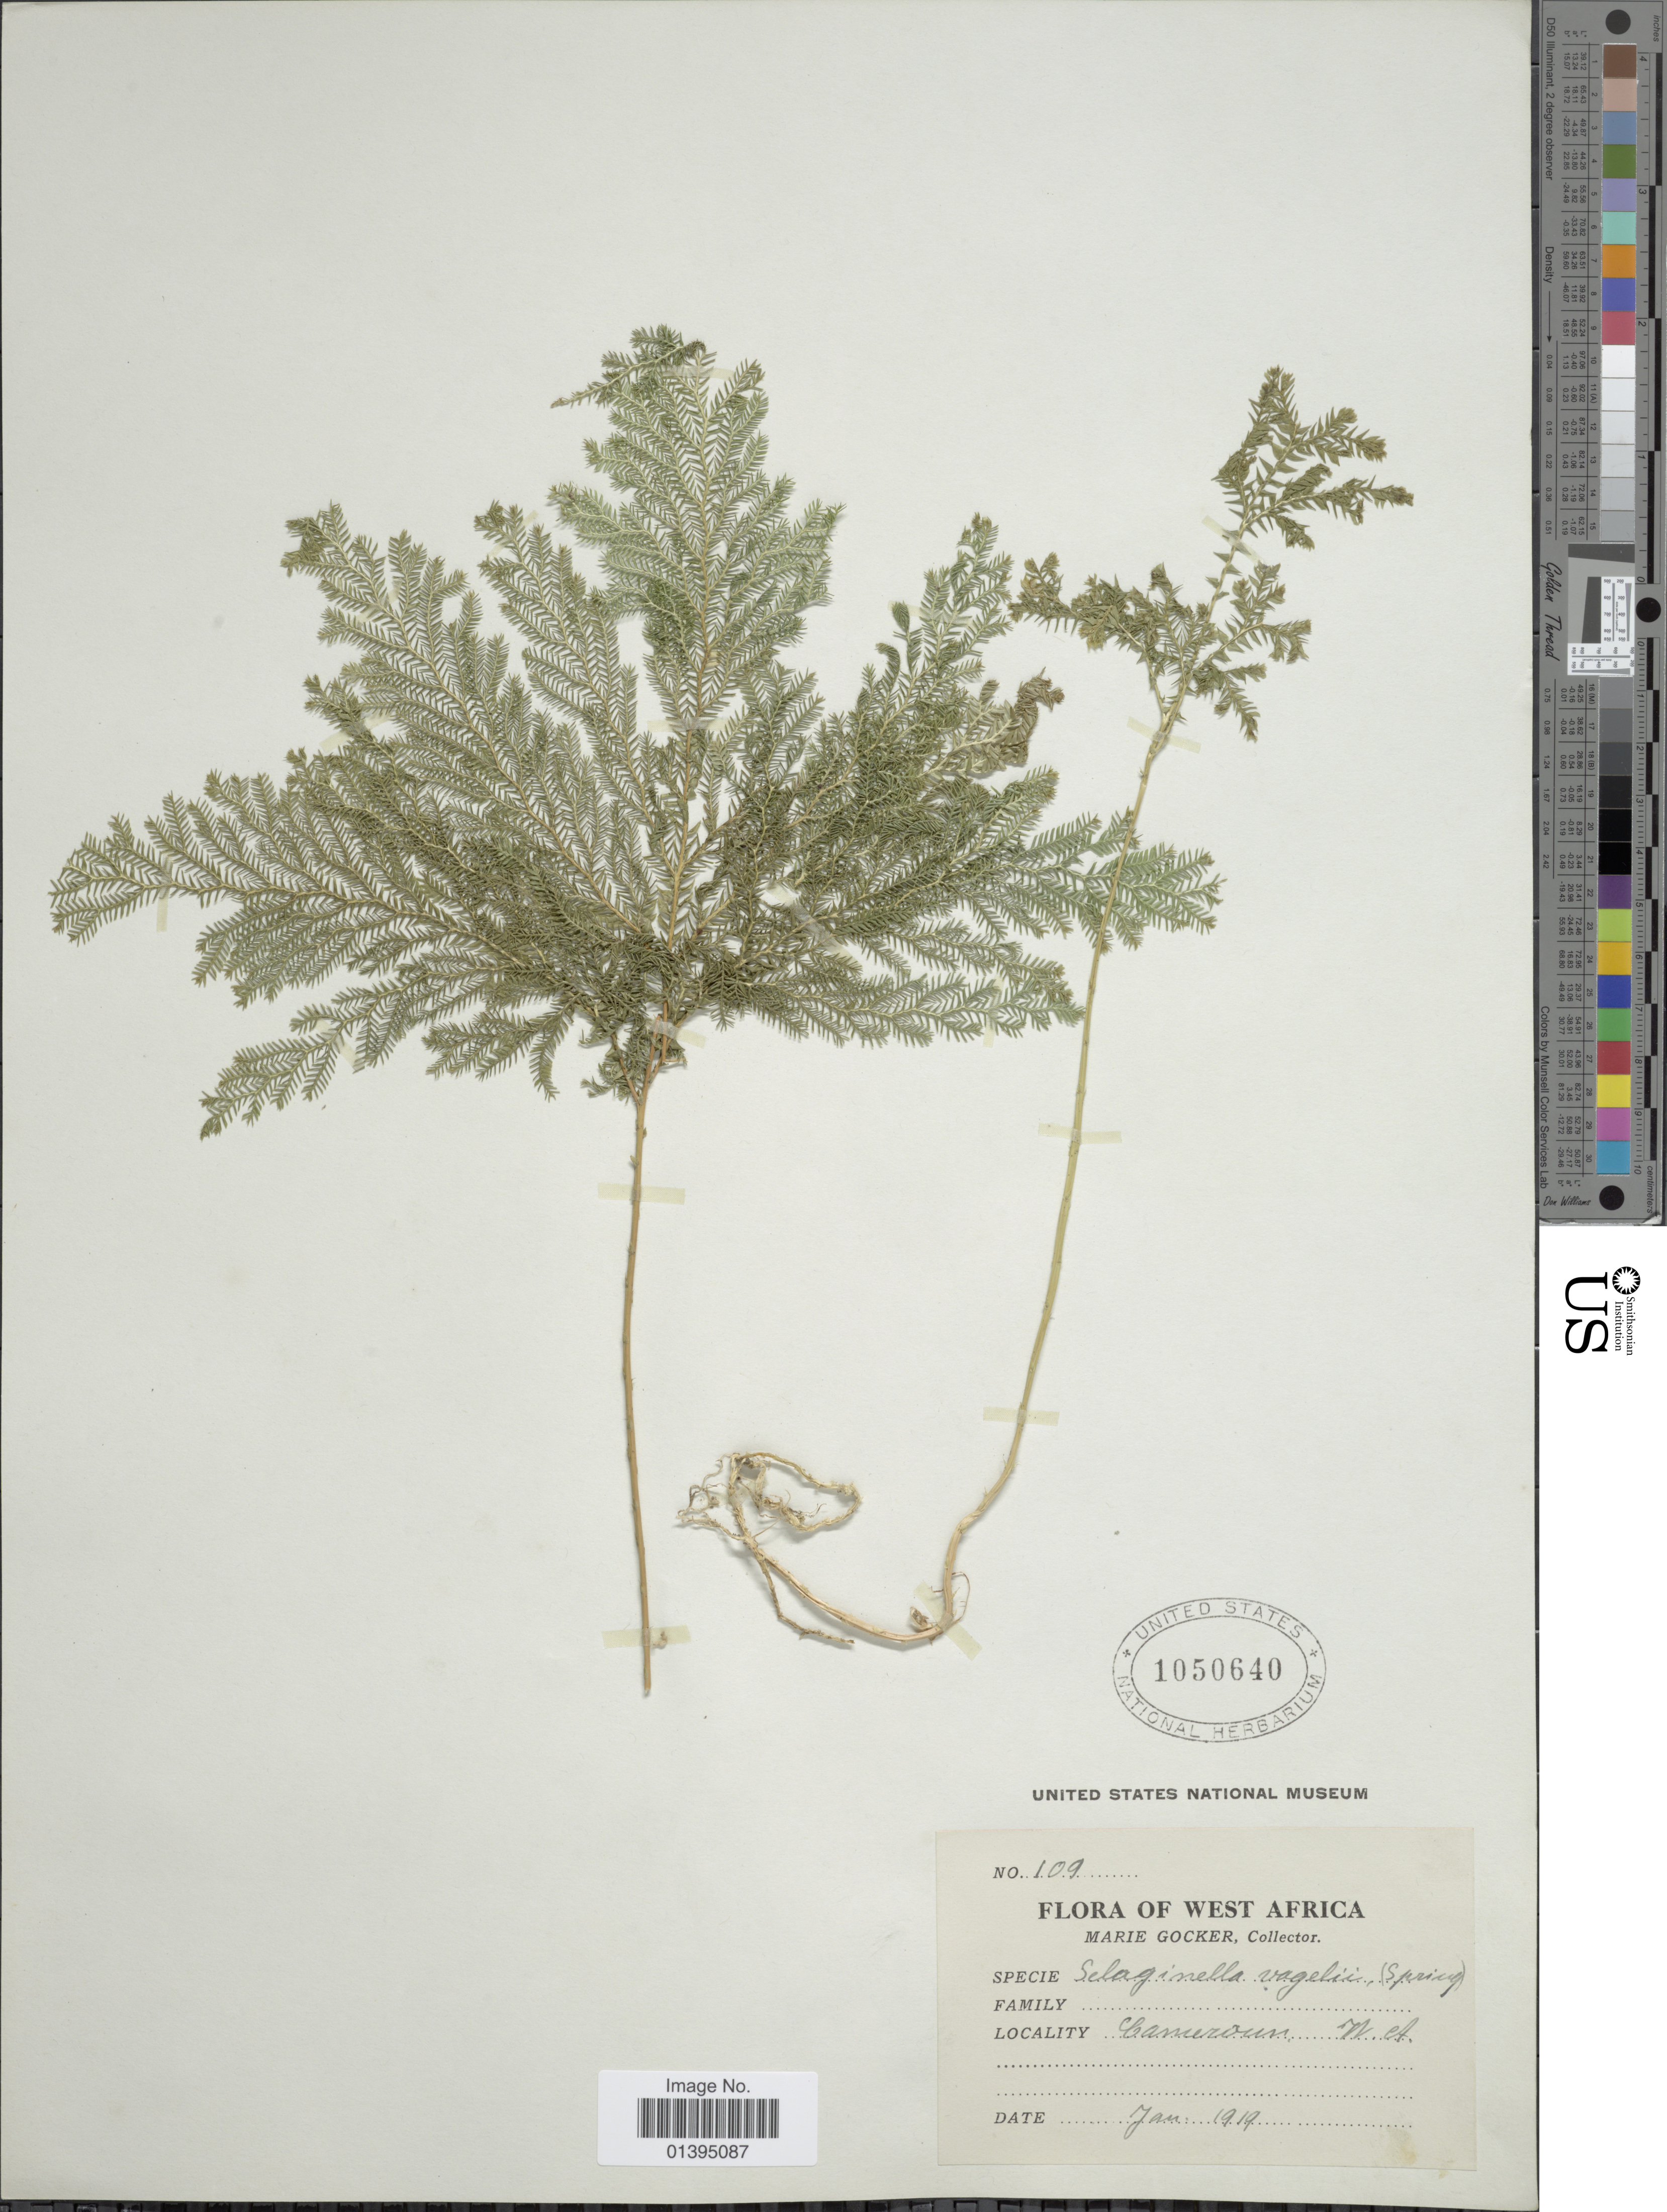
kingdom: Plantae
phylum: Tracheophyta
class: Lycopodiopsida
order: Selaginellales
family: Selaginellaceae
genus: Selaginella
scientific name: Selaginella vogelii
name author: Spring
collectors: M. Gocker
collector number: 109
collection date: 1919-01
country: Cameroon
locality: West Africa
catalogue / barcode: US 1050640